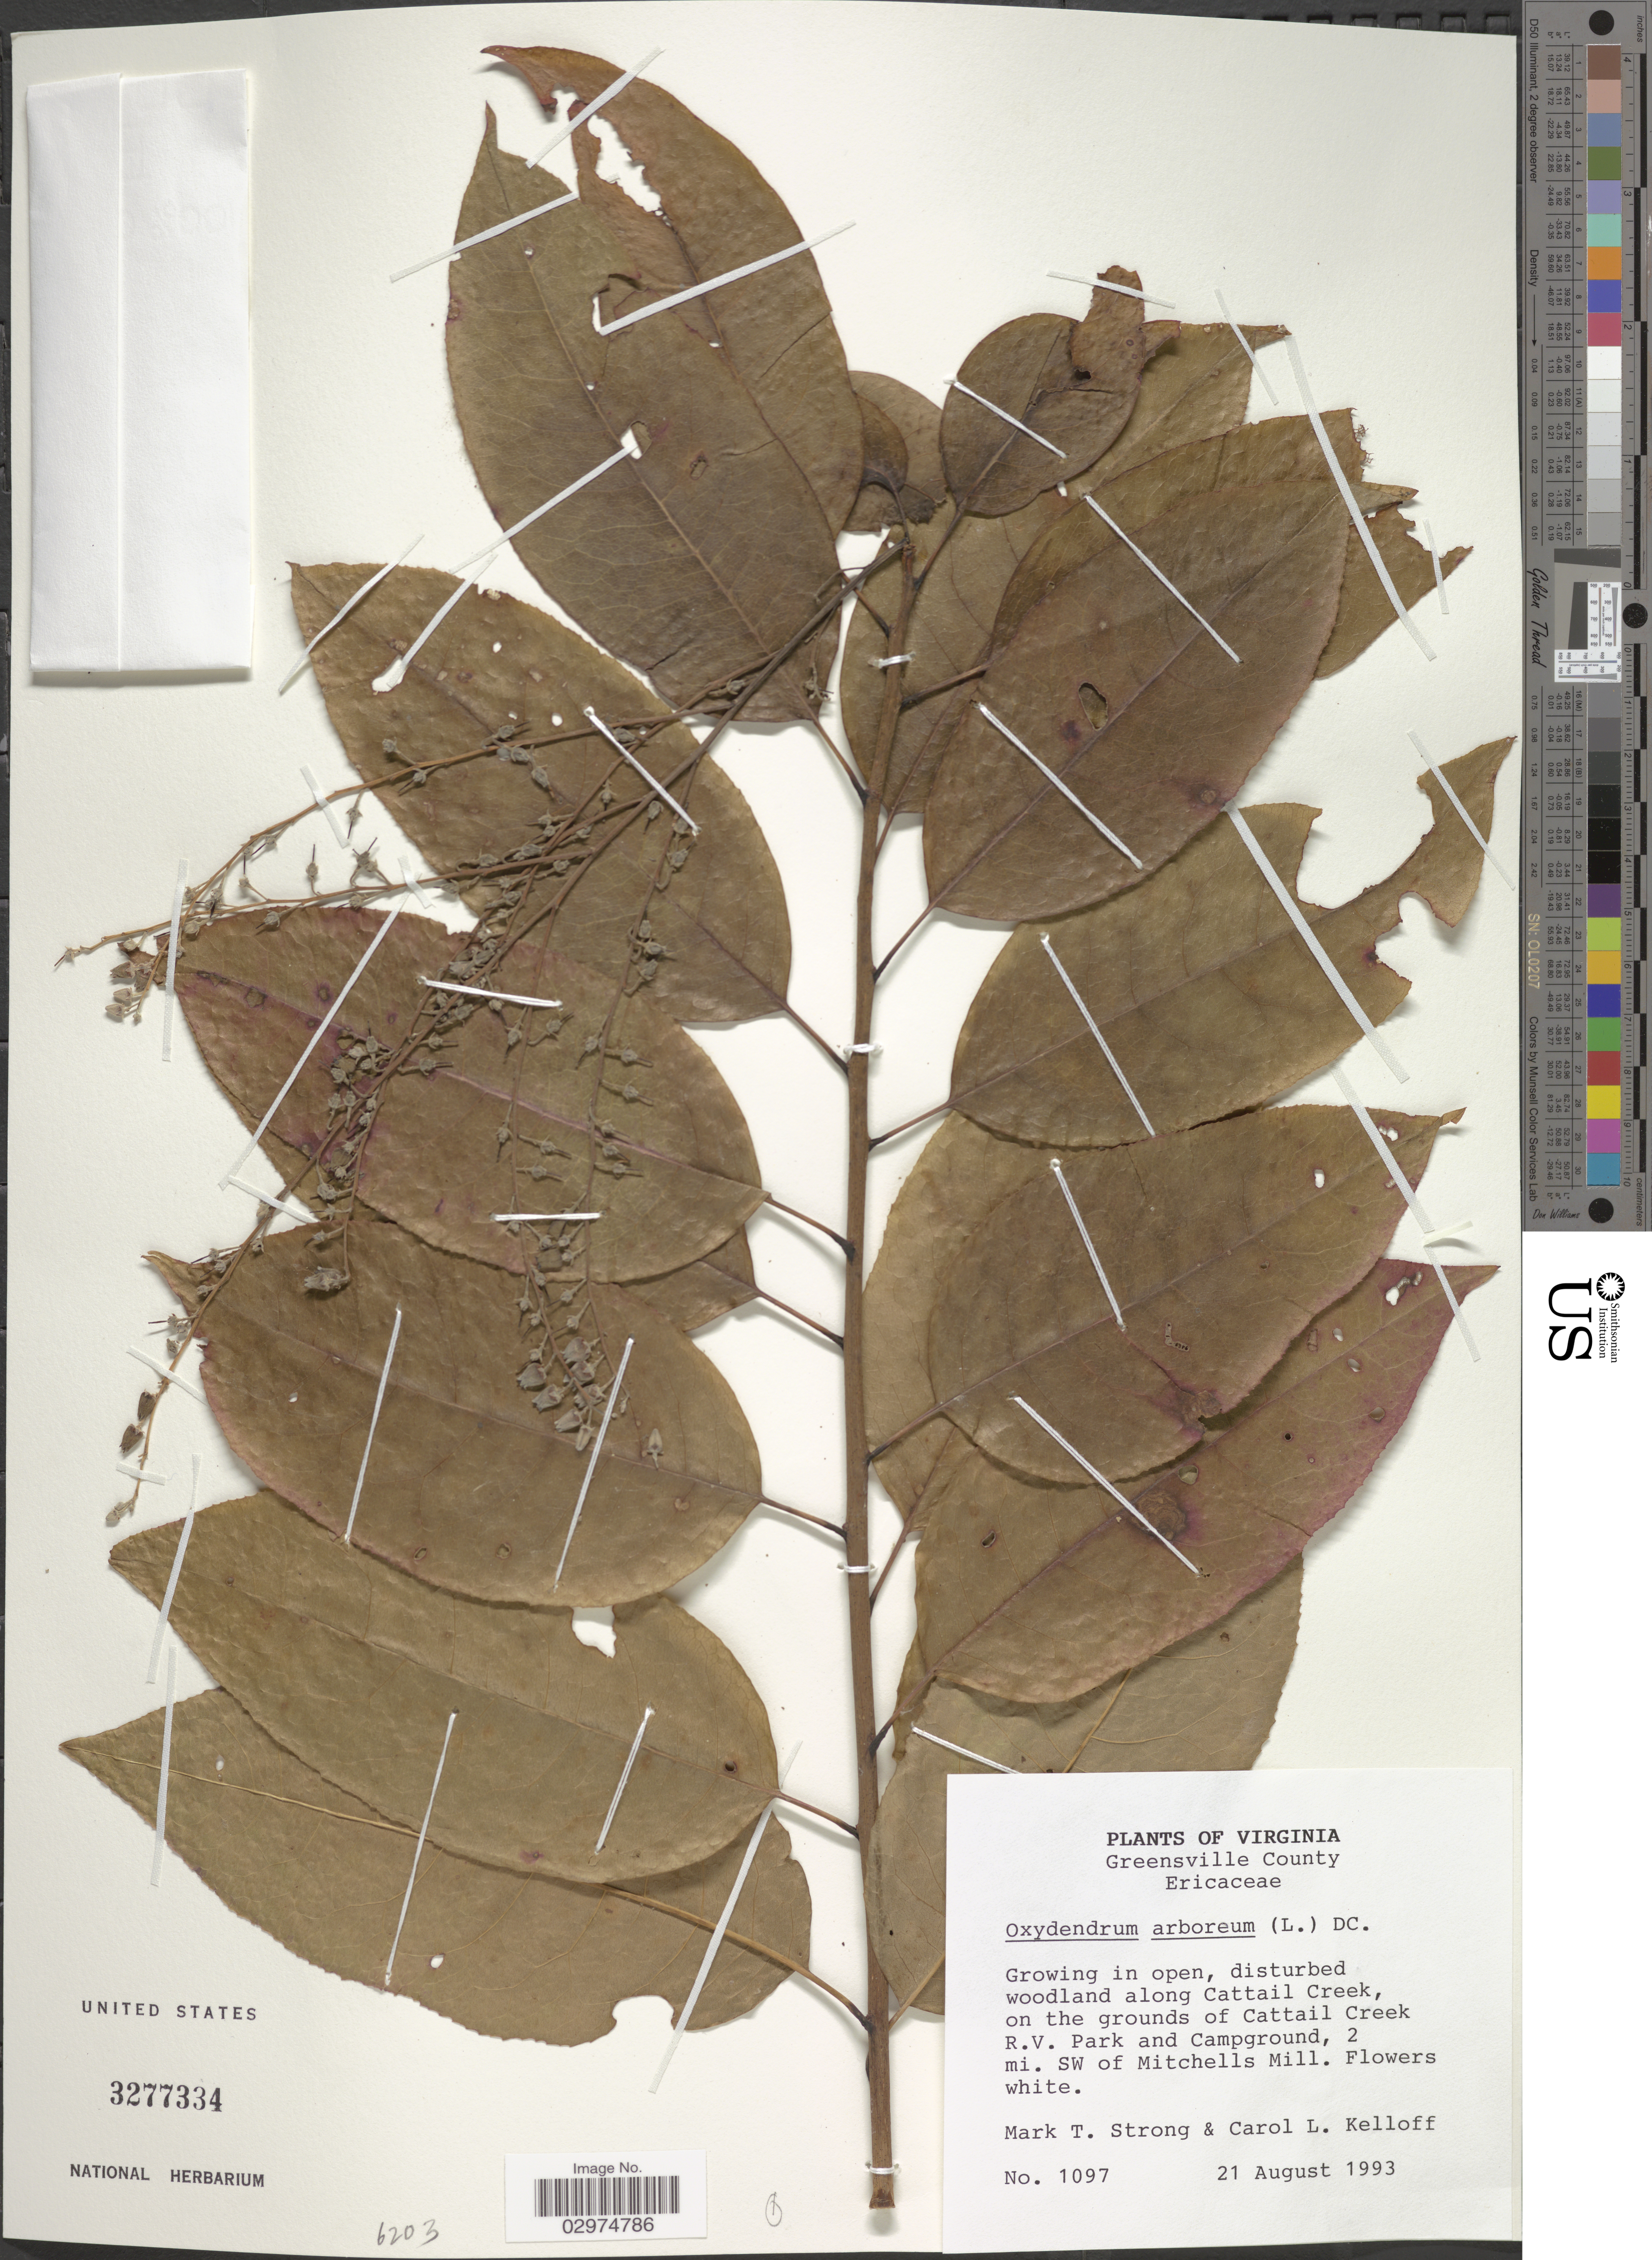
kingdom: Plantae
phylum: Tracheophyta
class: Magnoliopsida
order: Ericales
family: Ericaceae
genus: Oxydendrum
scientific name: Oxydendrum arboreum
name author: (L.) DC.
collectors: M. T. Strong & C. L. Kelloff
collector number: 1097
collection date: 1993-08-21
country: United States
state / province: Virginia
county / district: Greensville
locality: Greensville County, Growing in open, disturbed woodland along Cattail Creek, on the grounds of Cattail Creek R.V. Park and Campground, 2 mi. SW of Mitchells Mill.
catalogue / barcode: US 3277334